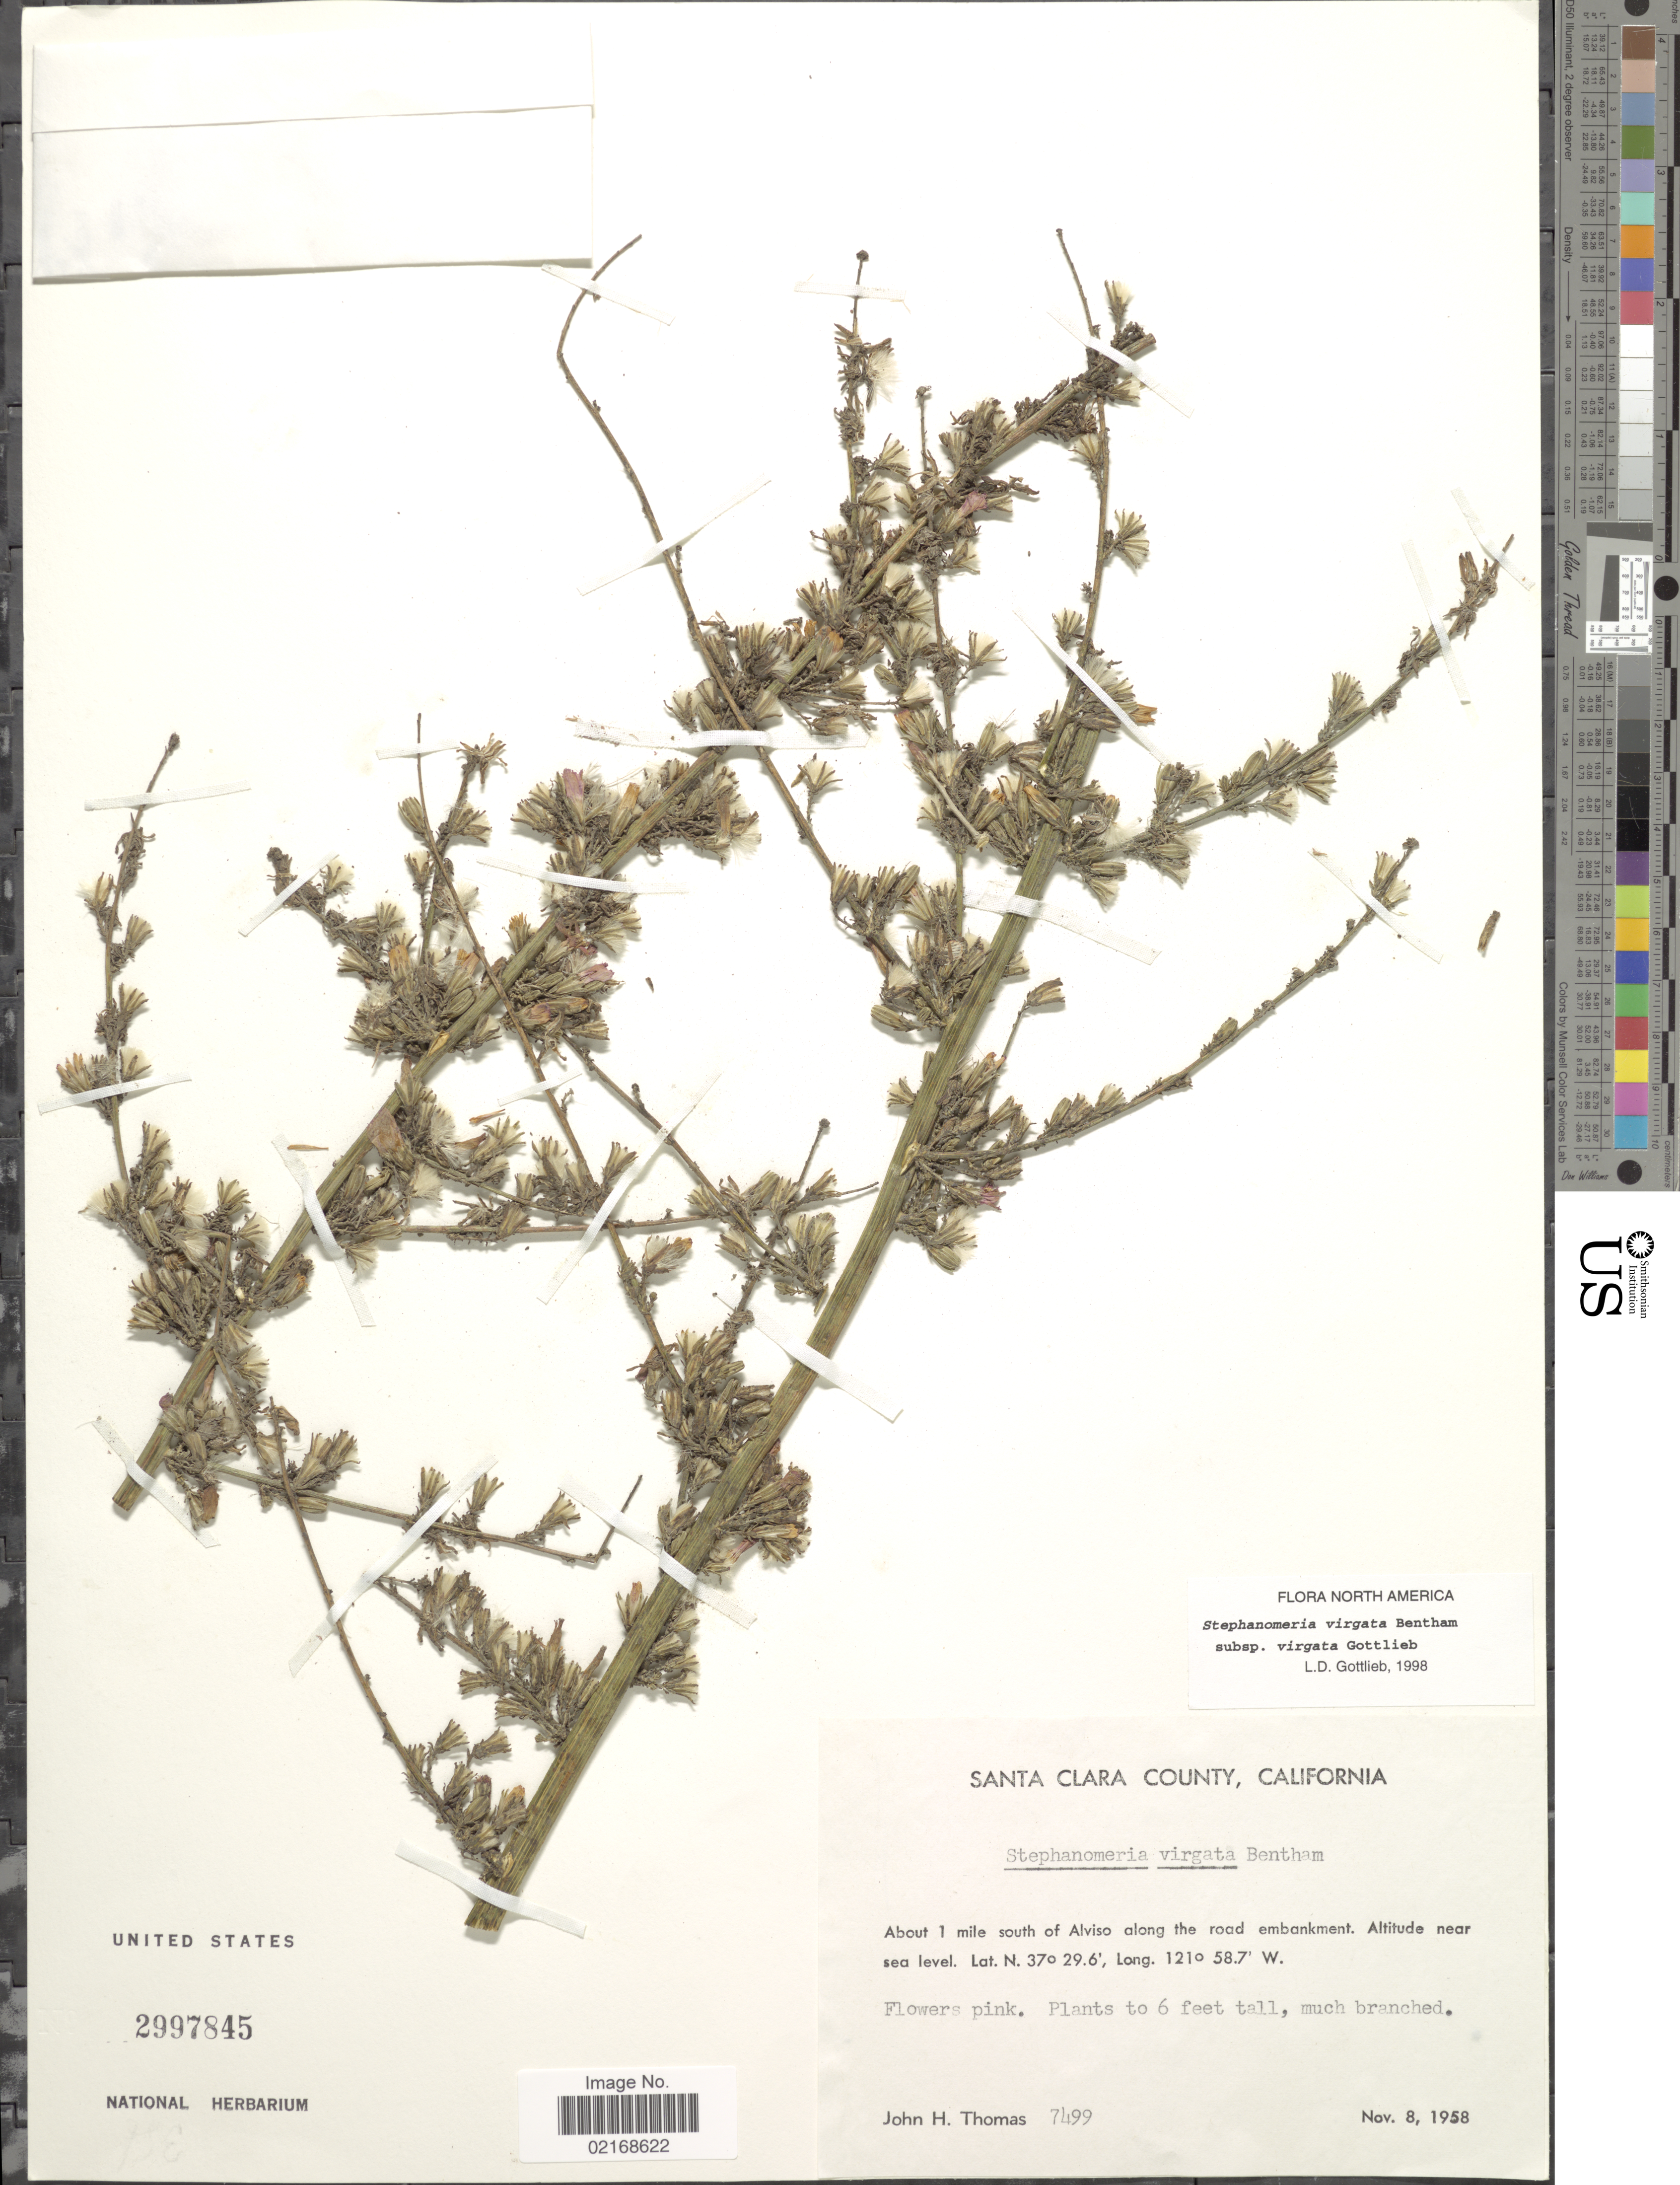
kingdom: Plantae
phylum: Tracheophyta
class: Magnoliopsida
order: Asterales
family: Asteraceae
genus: Stephanomeria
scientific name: Stephanomeria virgata subsp. virgata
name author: Benth.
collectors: J. H. Thomas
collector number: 7499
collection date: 1958-11-08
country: United States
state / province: California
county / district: Santa Clara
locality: Santa Clara County, About 1 mile south of Alviso along the road embankment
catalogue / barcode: US 2997845